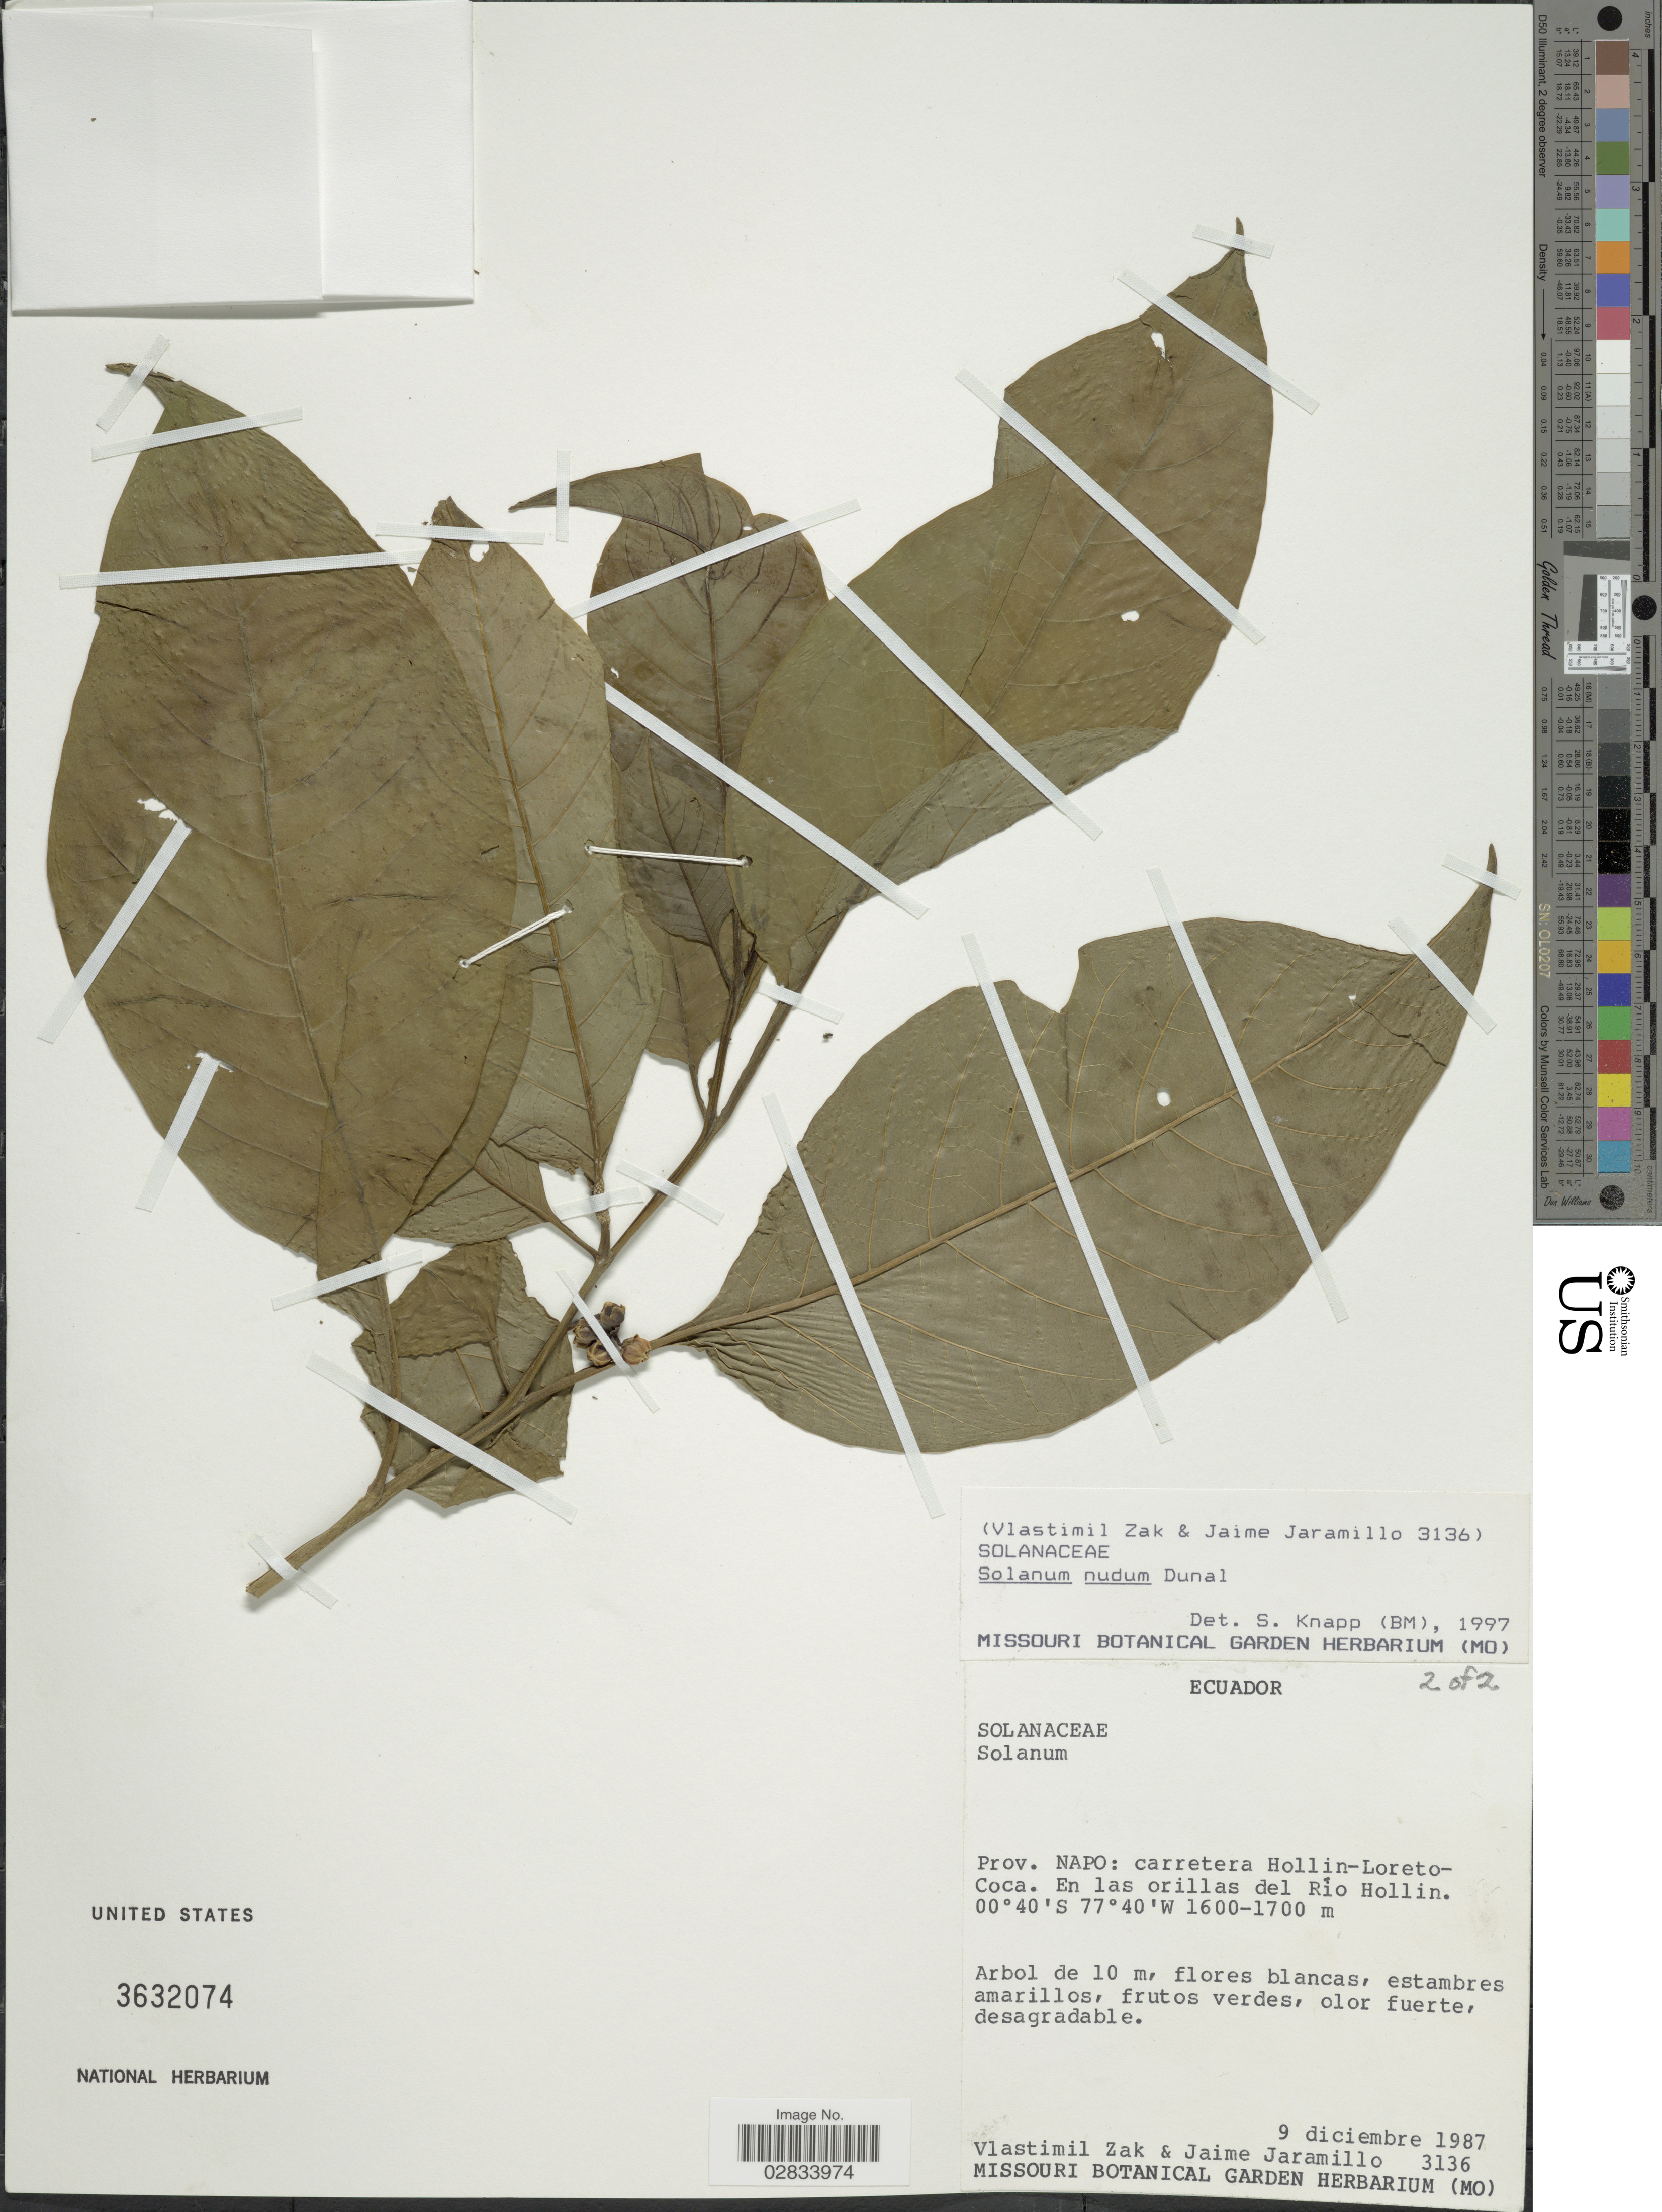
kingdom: Plantae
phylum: Tracheophyta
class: Magnoliopsida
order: Solanales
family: Solanaceae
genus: Solanum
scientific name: Solanum nudum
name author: Dunal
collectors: V. Zak & J. Jaramillo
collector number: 3136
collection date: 1987-12-09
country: Ecuador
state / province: Napo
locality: Prov. Napo: carretera Hollin-Loreto-Coca, En las orillas del Río Hollin.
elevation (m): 1600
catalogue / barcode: US 3632074